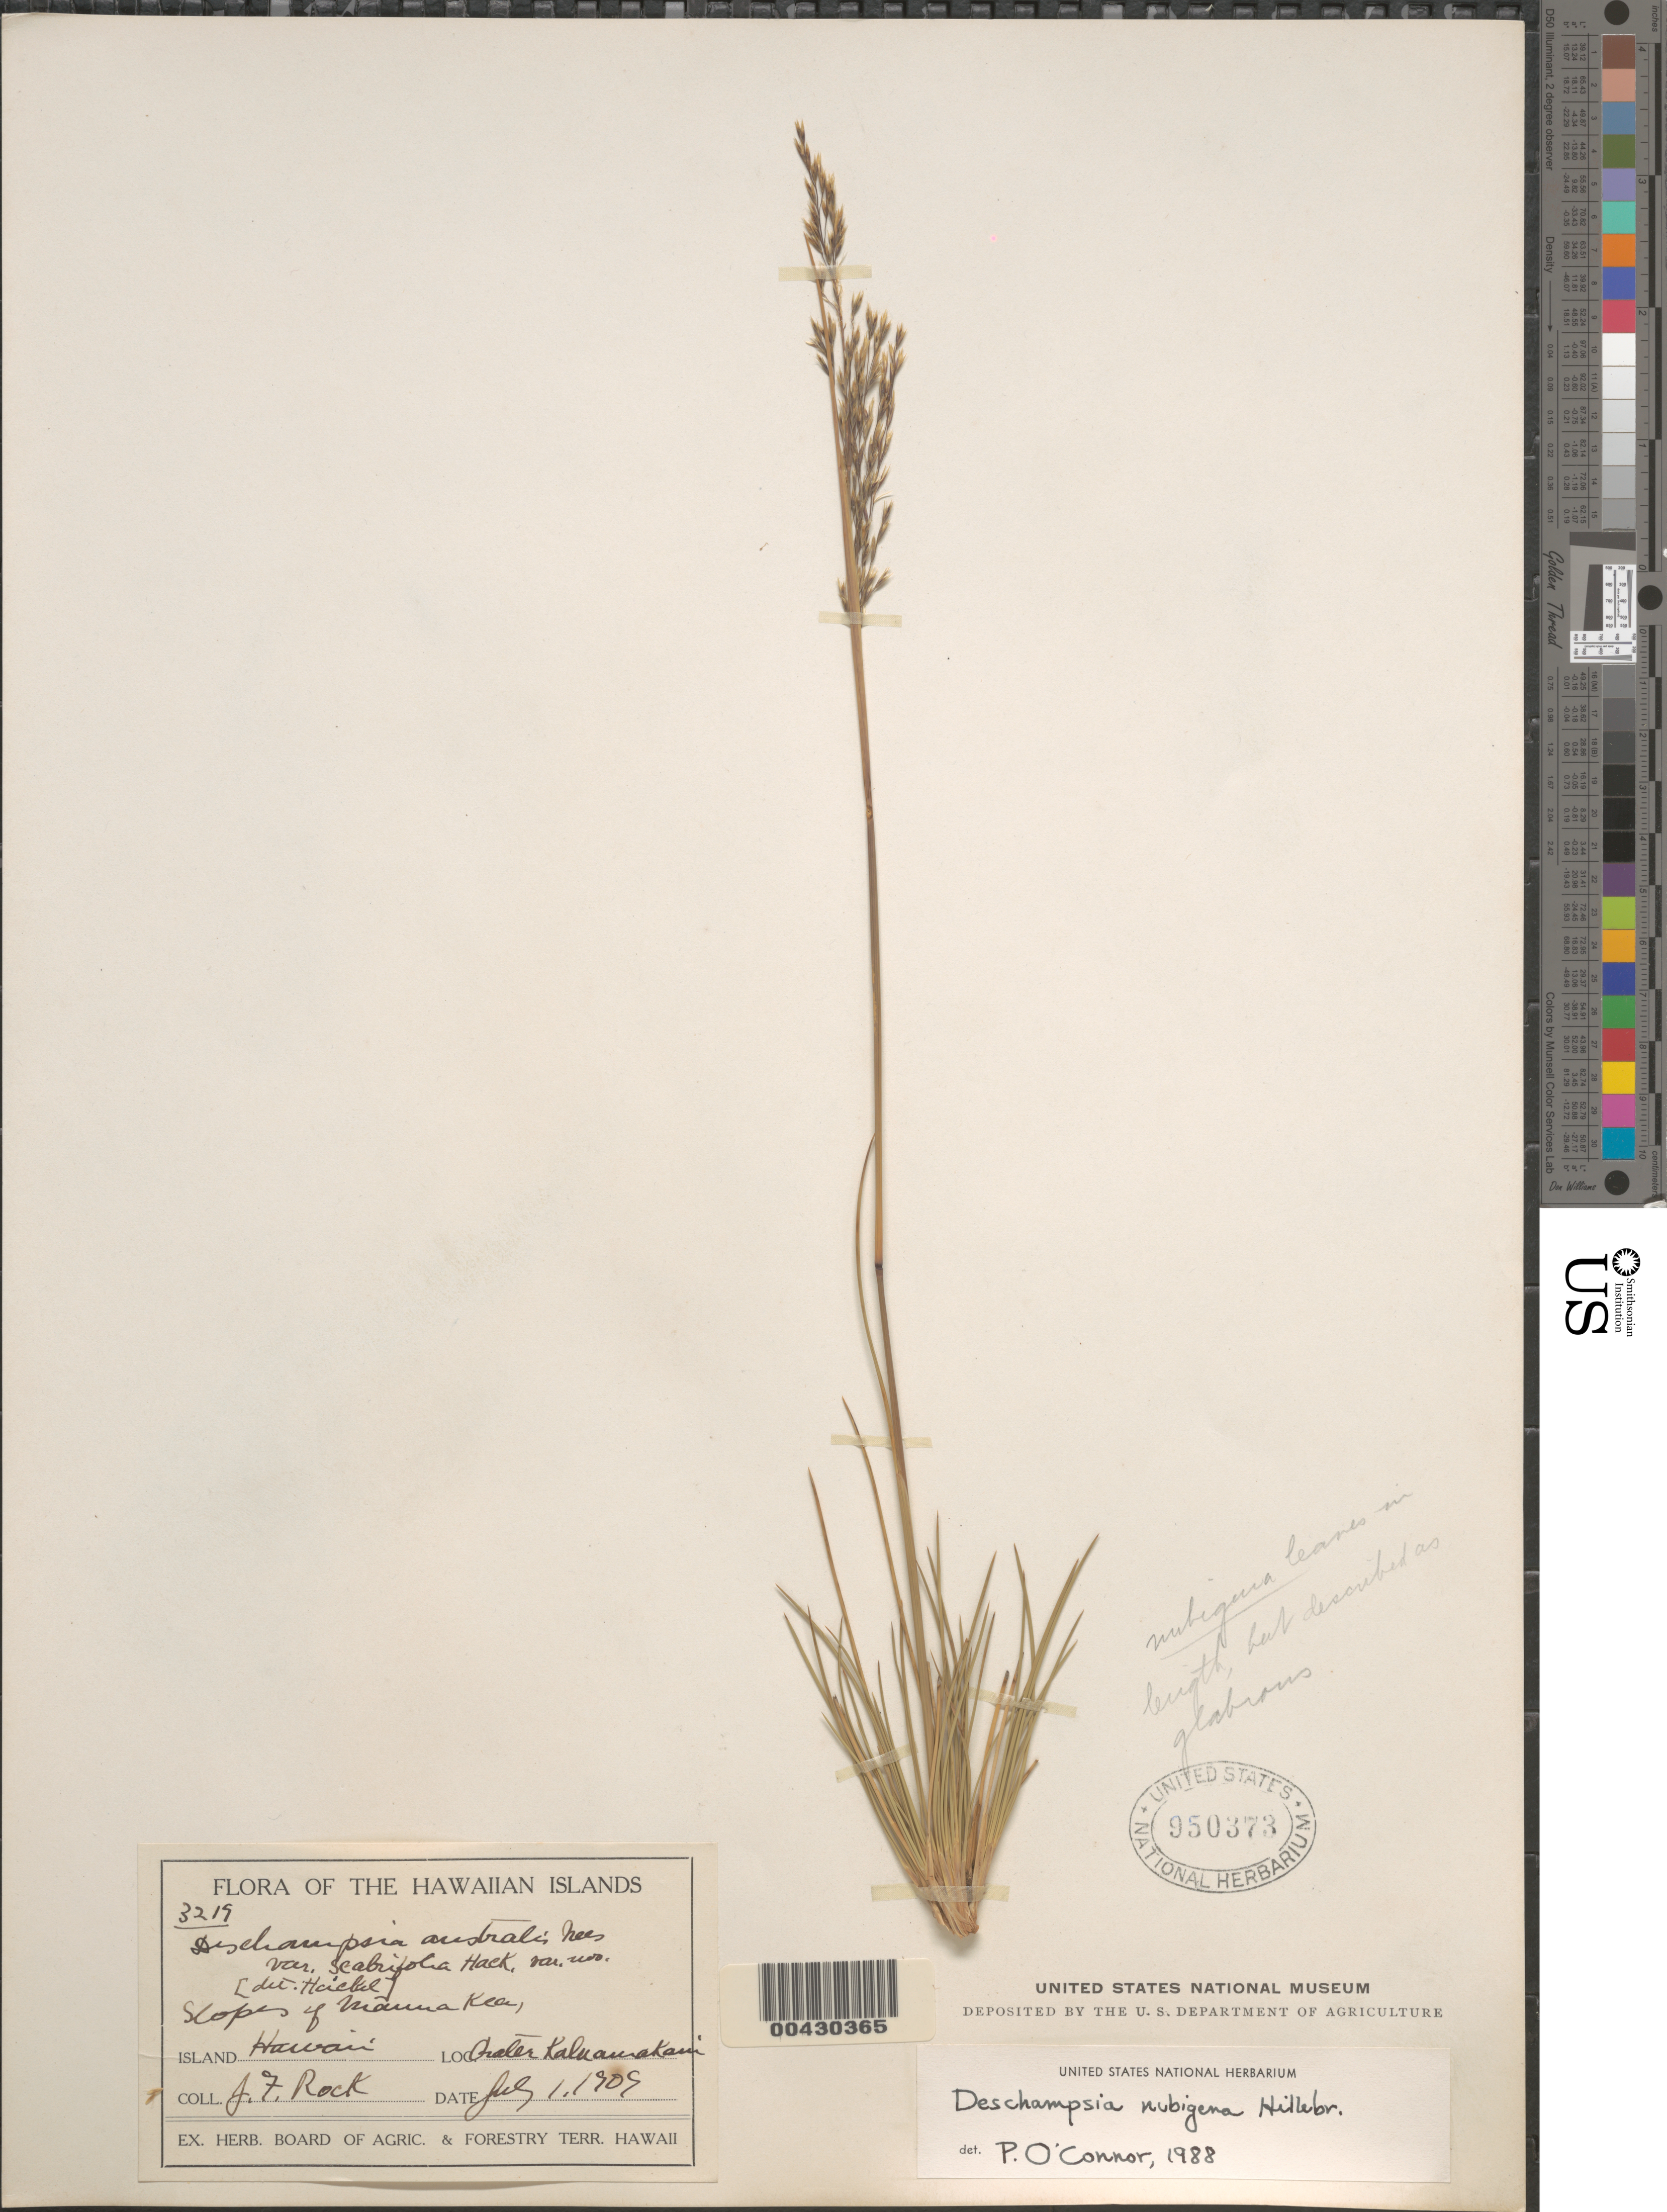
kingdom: Plantae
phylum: Tracheophyta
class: Liliopsida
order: Poales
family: Poaceae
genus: Deschampsia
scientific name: Deschampsia nubigena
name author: Hillebr.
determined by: O'Connor, P.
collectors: J. F. Rock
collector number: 3219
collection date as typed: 1 Jul 1909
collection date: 1909-07-01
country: United States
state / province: Hawaii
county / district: Hawaii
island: Hawaii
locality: slopes of Mauna Kea, Crater Kaluauakaui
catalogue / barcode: US 950373